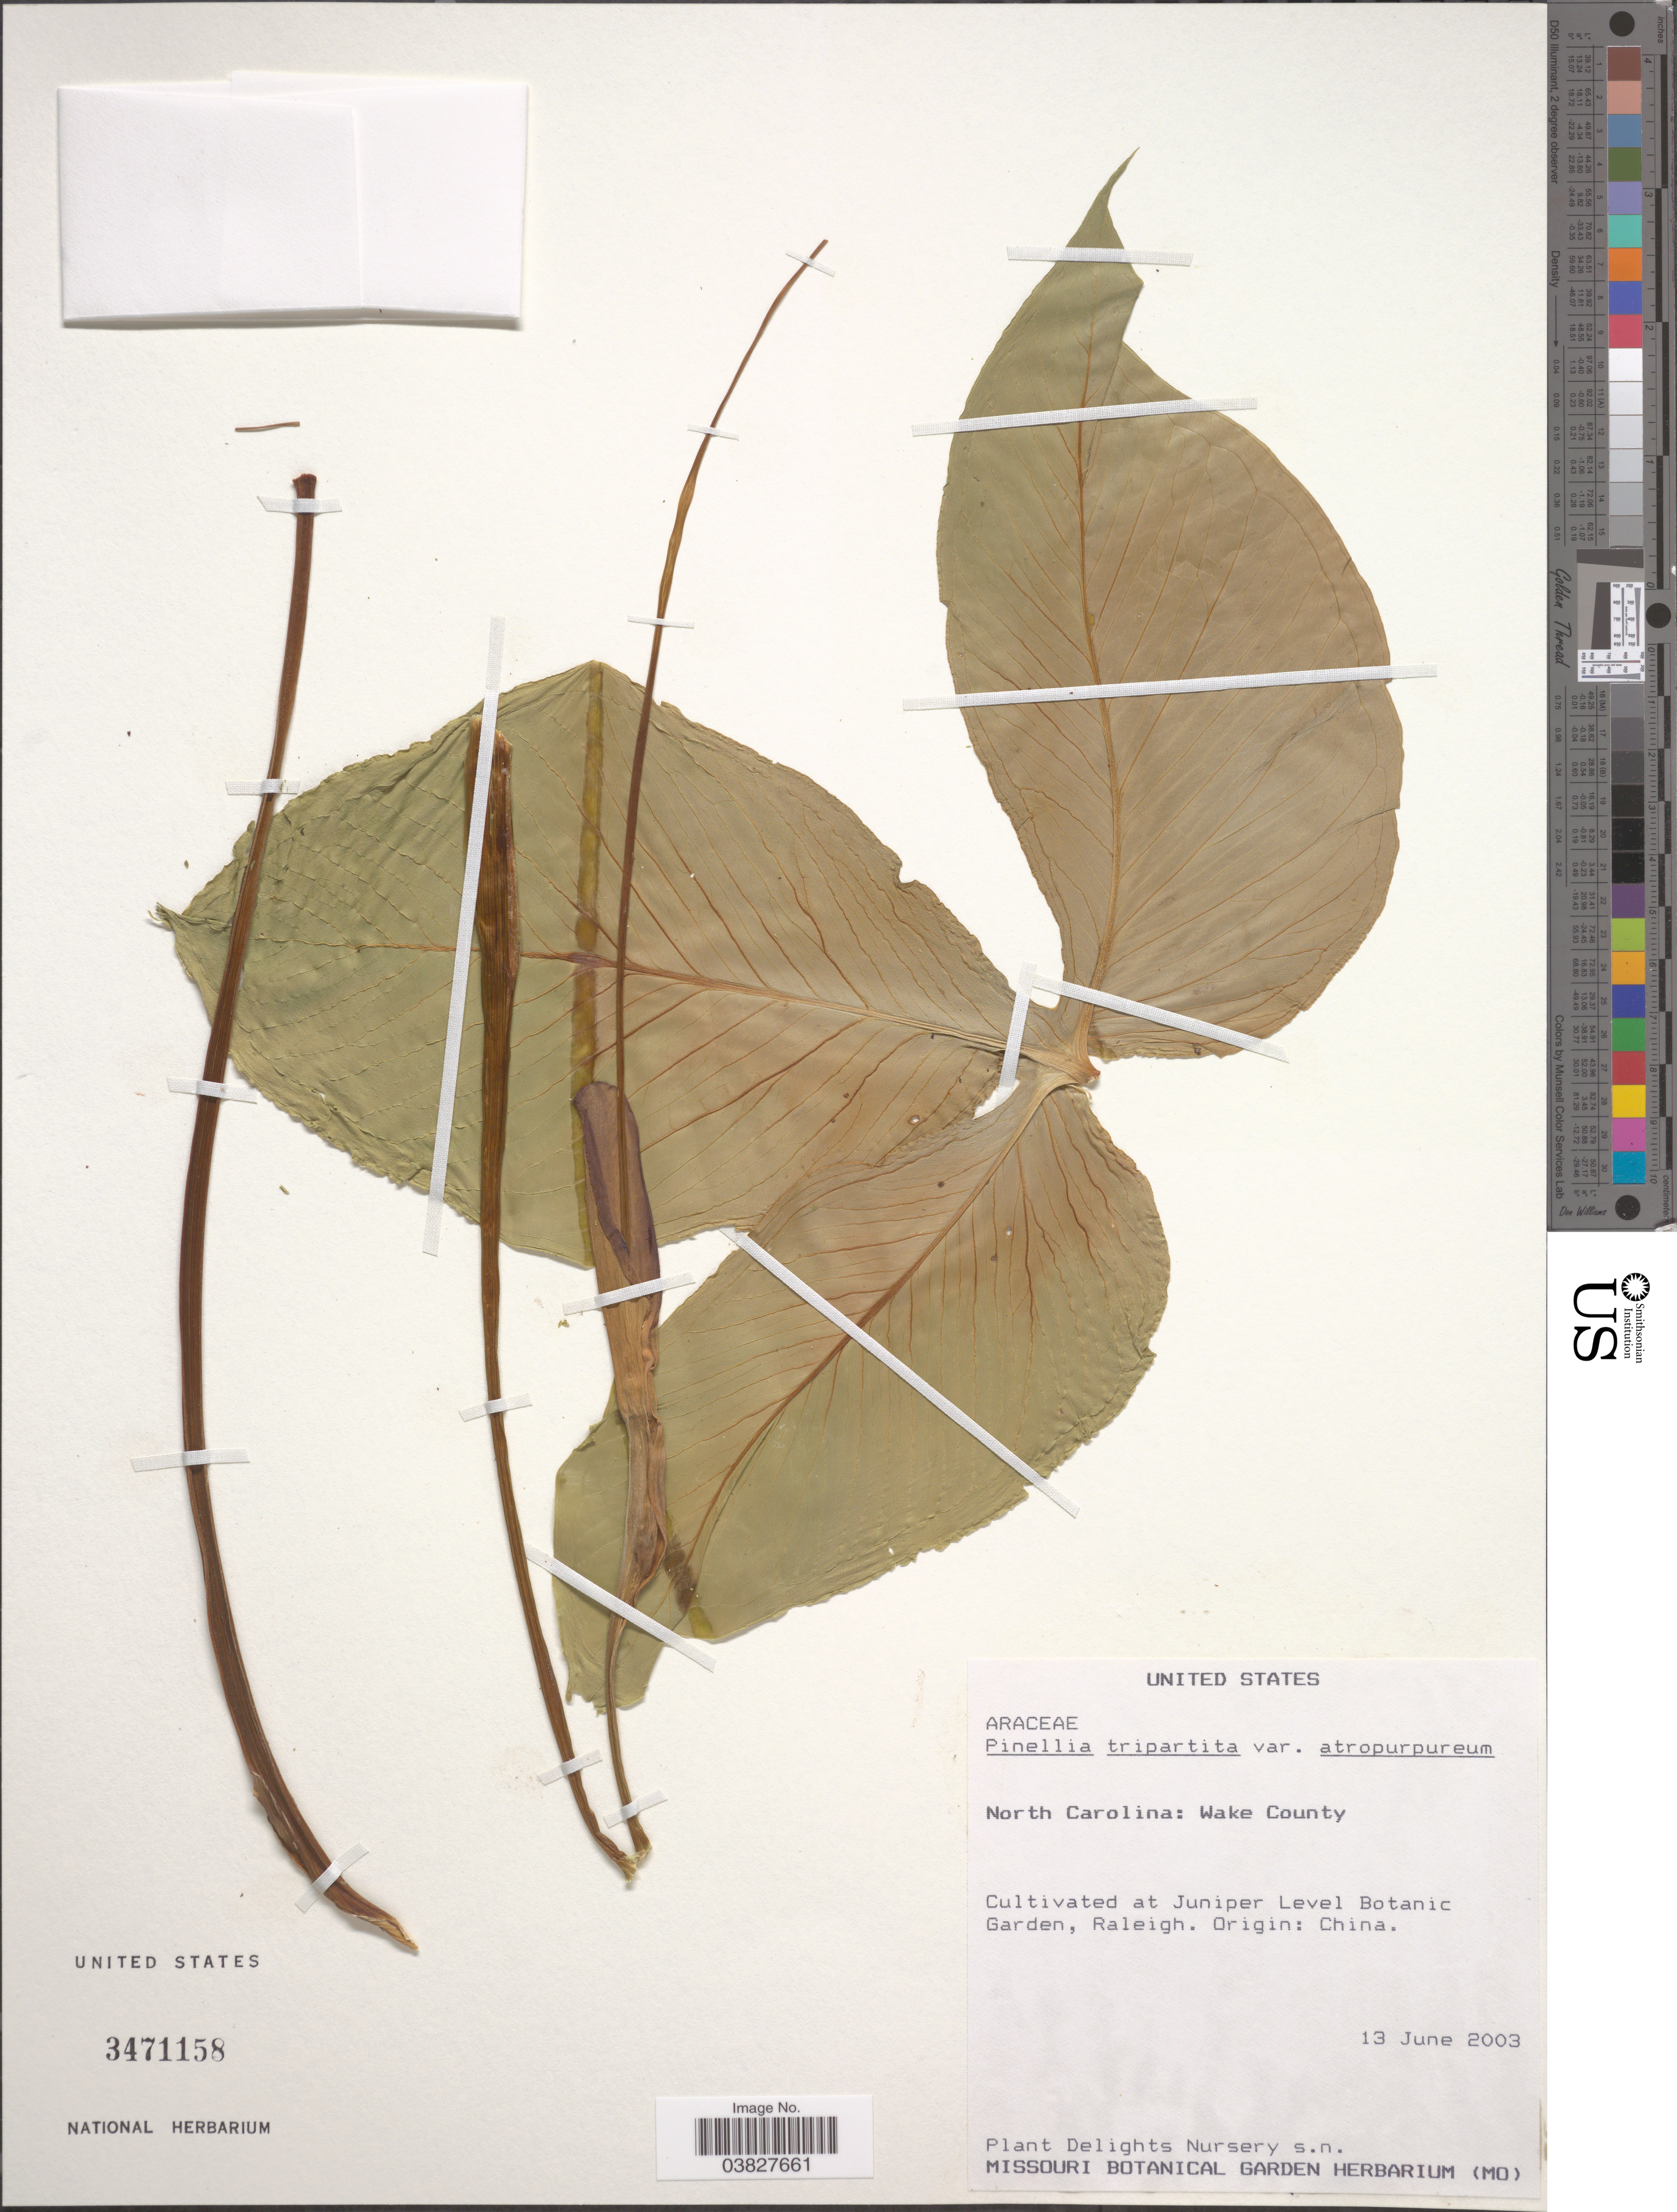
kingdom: Plantae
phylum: Tracheophyta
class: Liliopsida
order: Alismatales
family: Araceae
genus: Pinellia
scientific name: Pinellia tripartita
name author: Schott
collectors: Plant Delights Nursery, Raleigh, N.C.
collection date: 2003-06-13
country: United States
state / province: North Carolina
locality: Wake County. At Juniper Level Botanic Garden, Raleigh.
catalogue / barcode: US 3471158